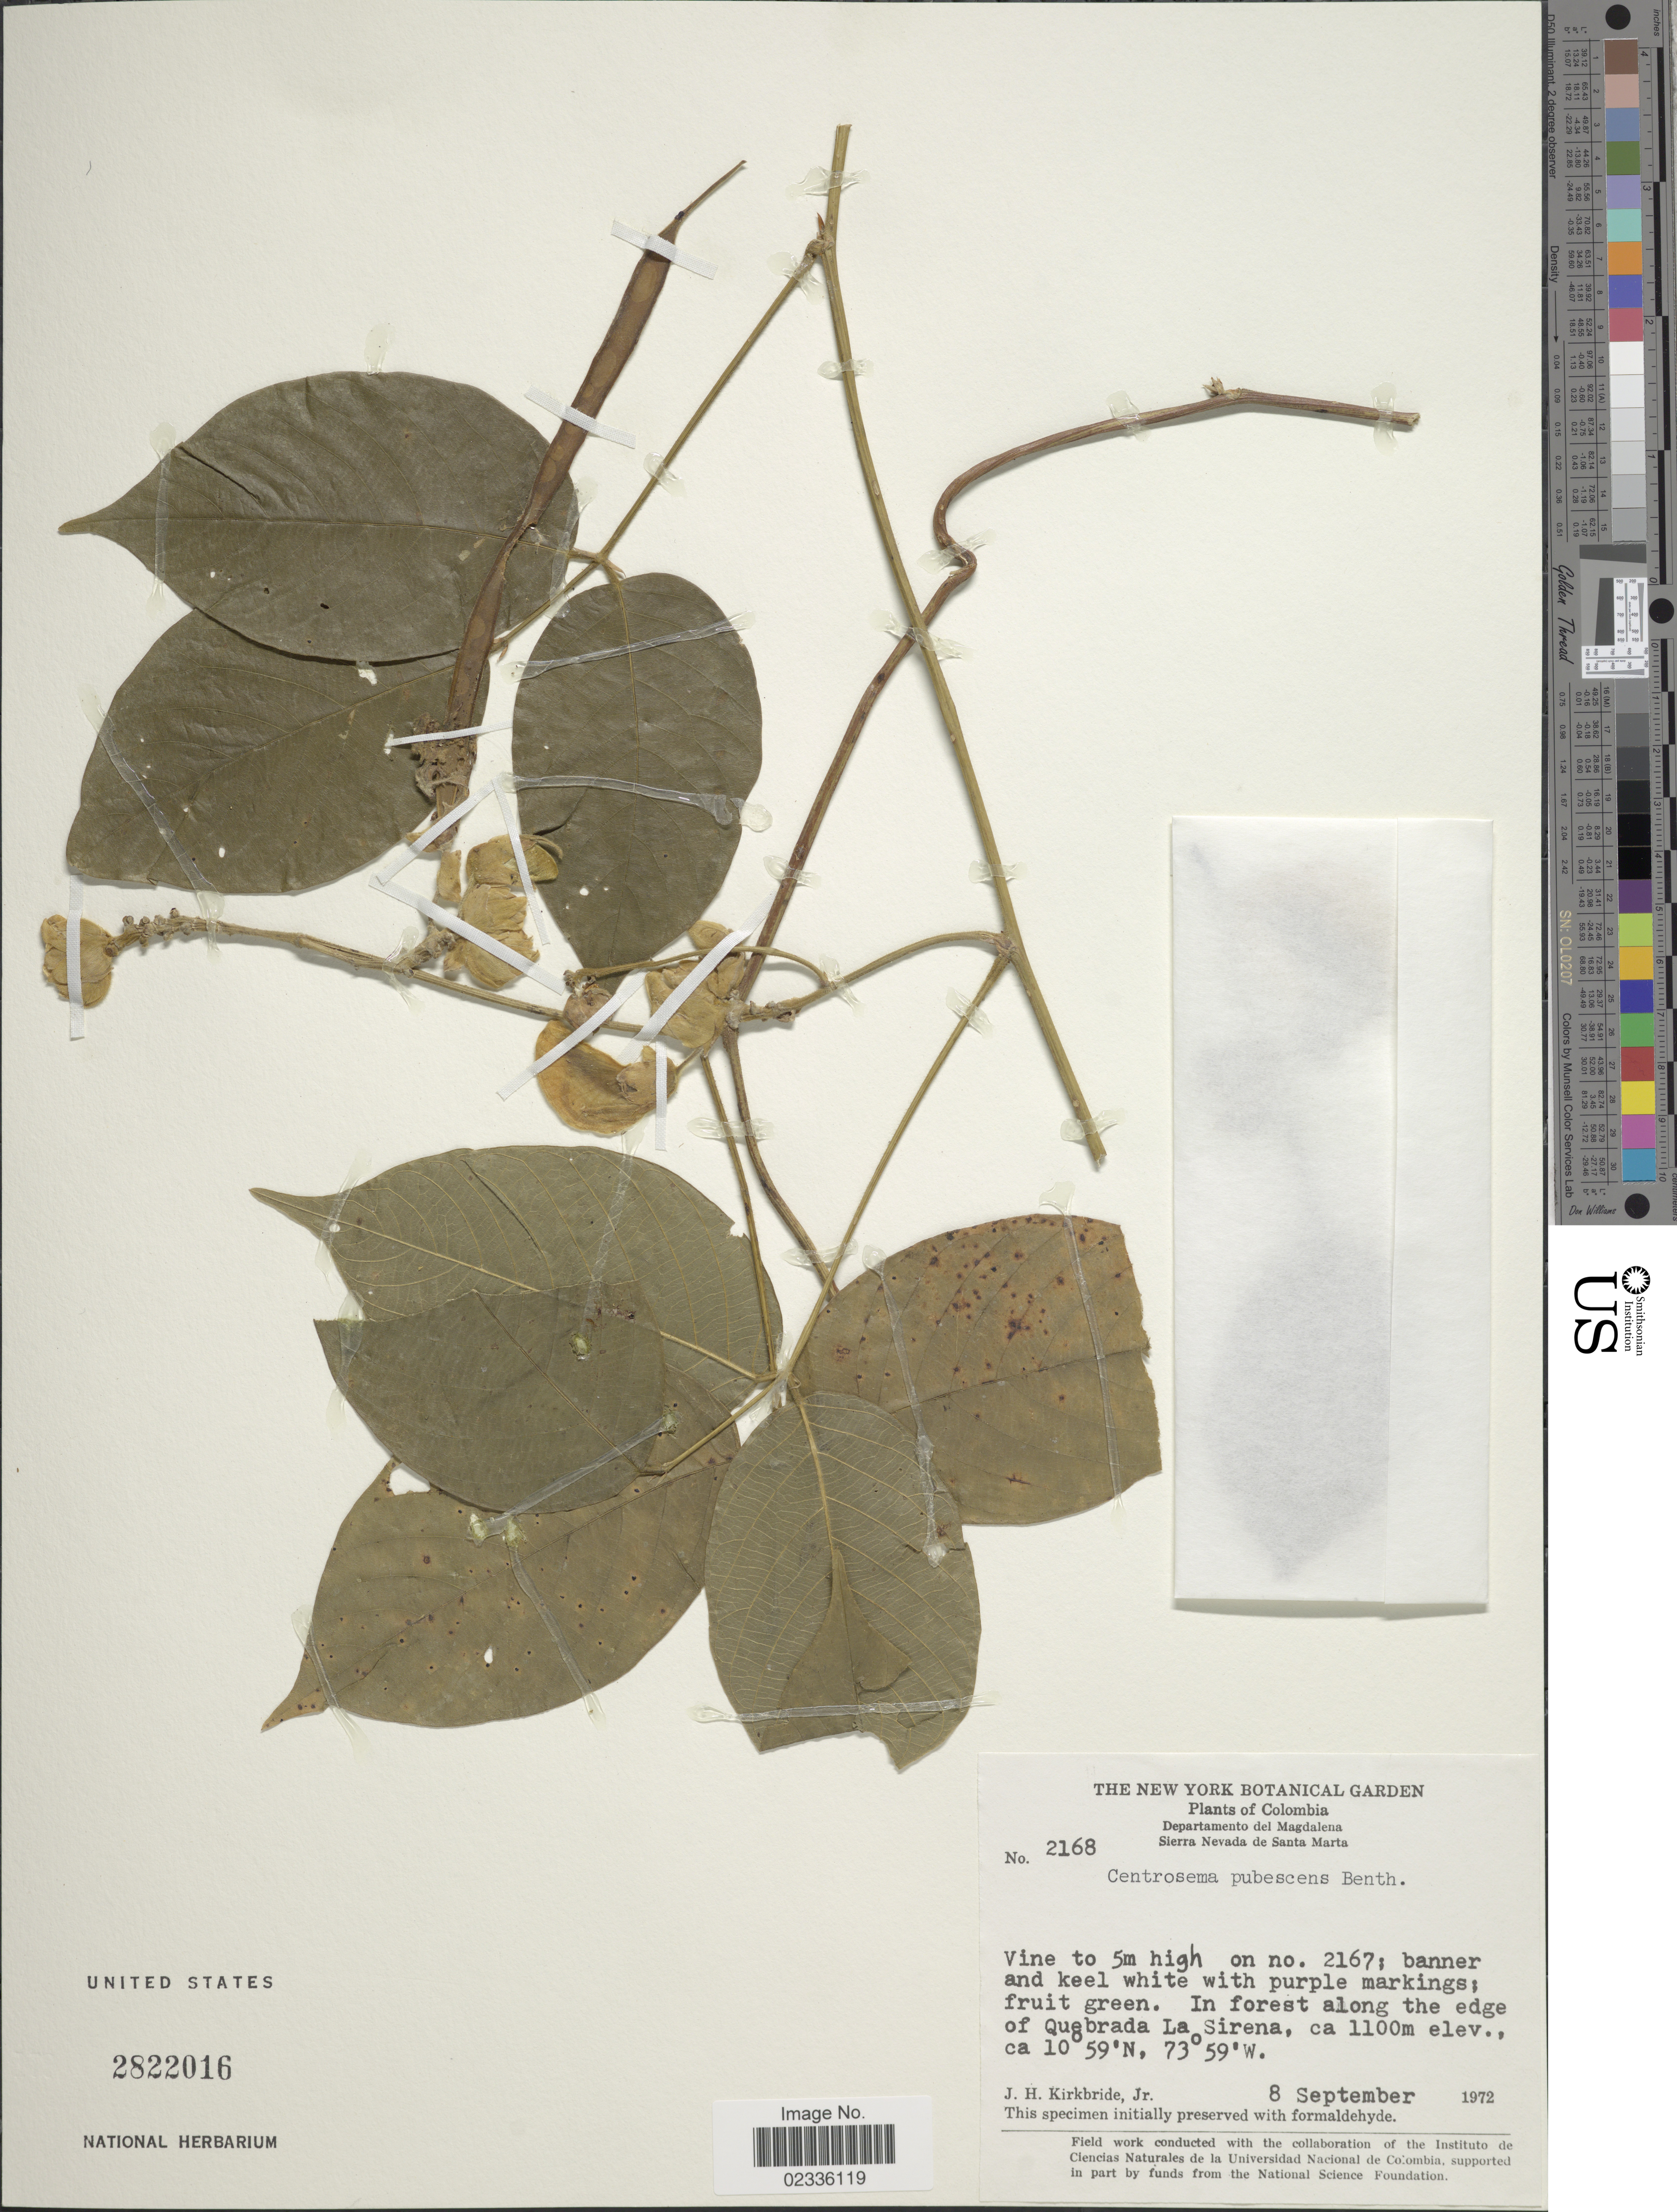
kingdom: Plantae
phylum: Tracheophyta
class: Magnoliopsida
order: Fabales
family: Fabaceae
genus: Centrosema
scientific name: Centrosema pubescens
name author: Benth.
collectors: J. H. Kirkbride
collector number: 2168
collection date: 1972-09-08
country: Colombia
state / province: Magdalena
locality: Colombia. Departamento del Magadalena Sierra Nevada de Santa Marta. In forest along the edge of Quebrada La Sirena.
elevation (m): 1100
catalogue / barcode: US 2822016